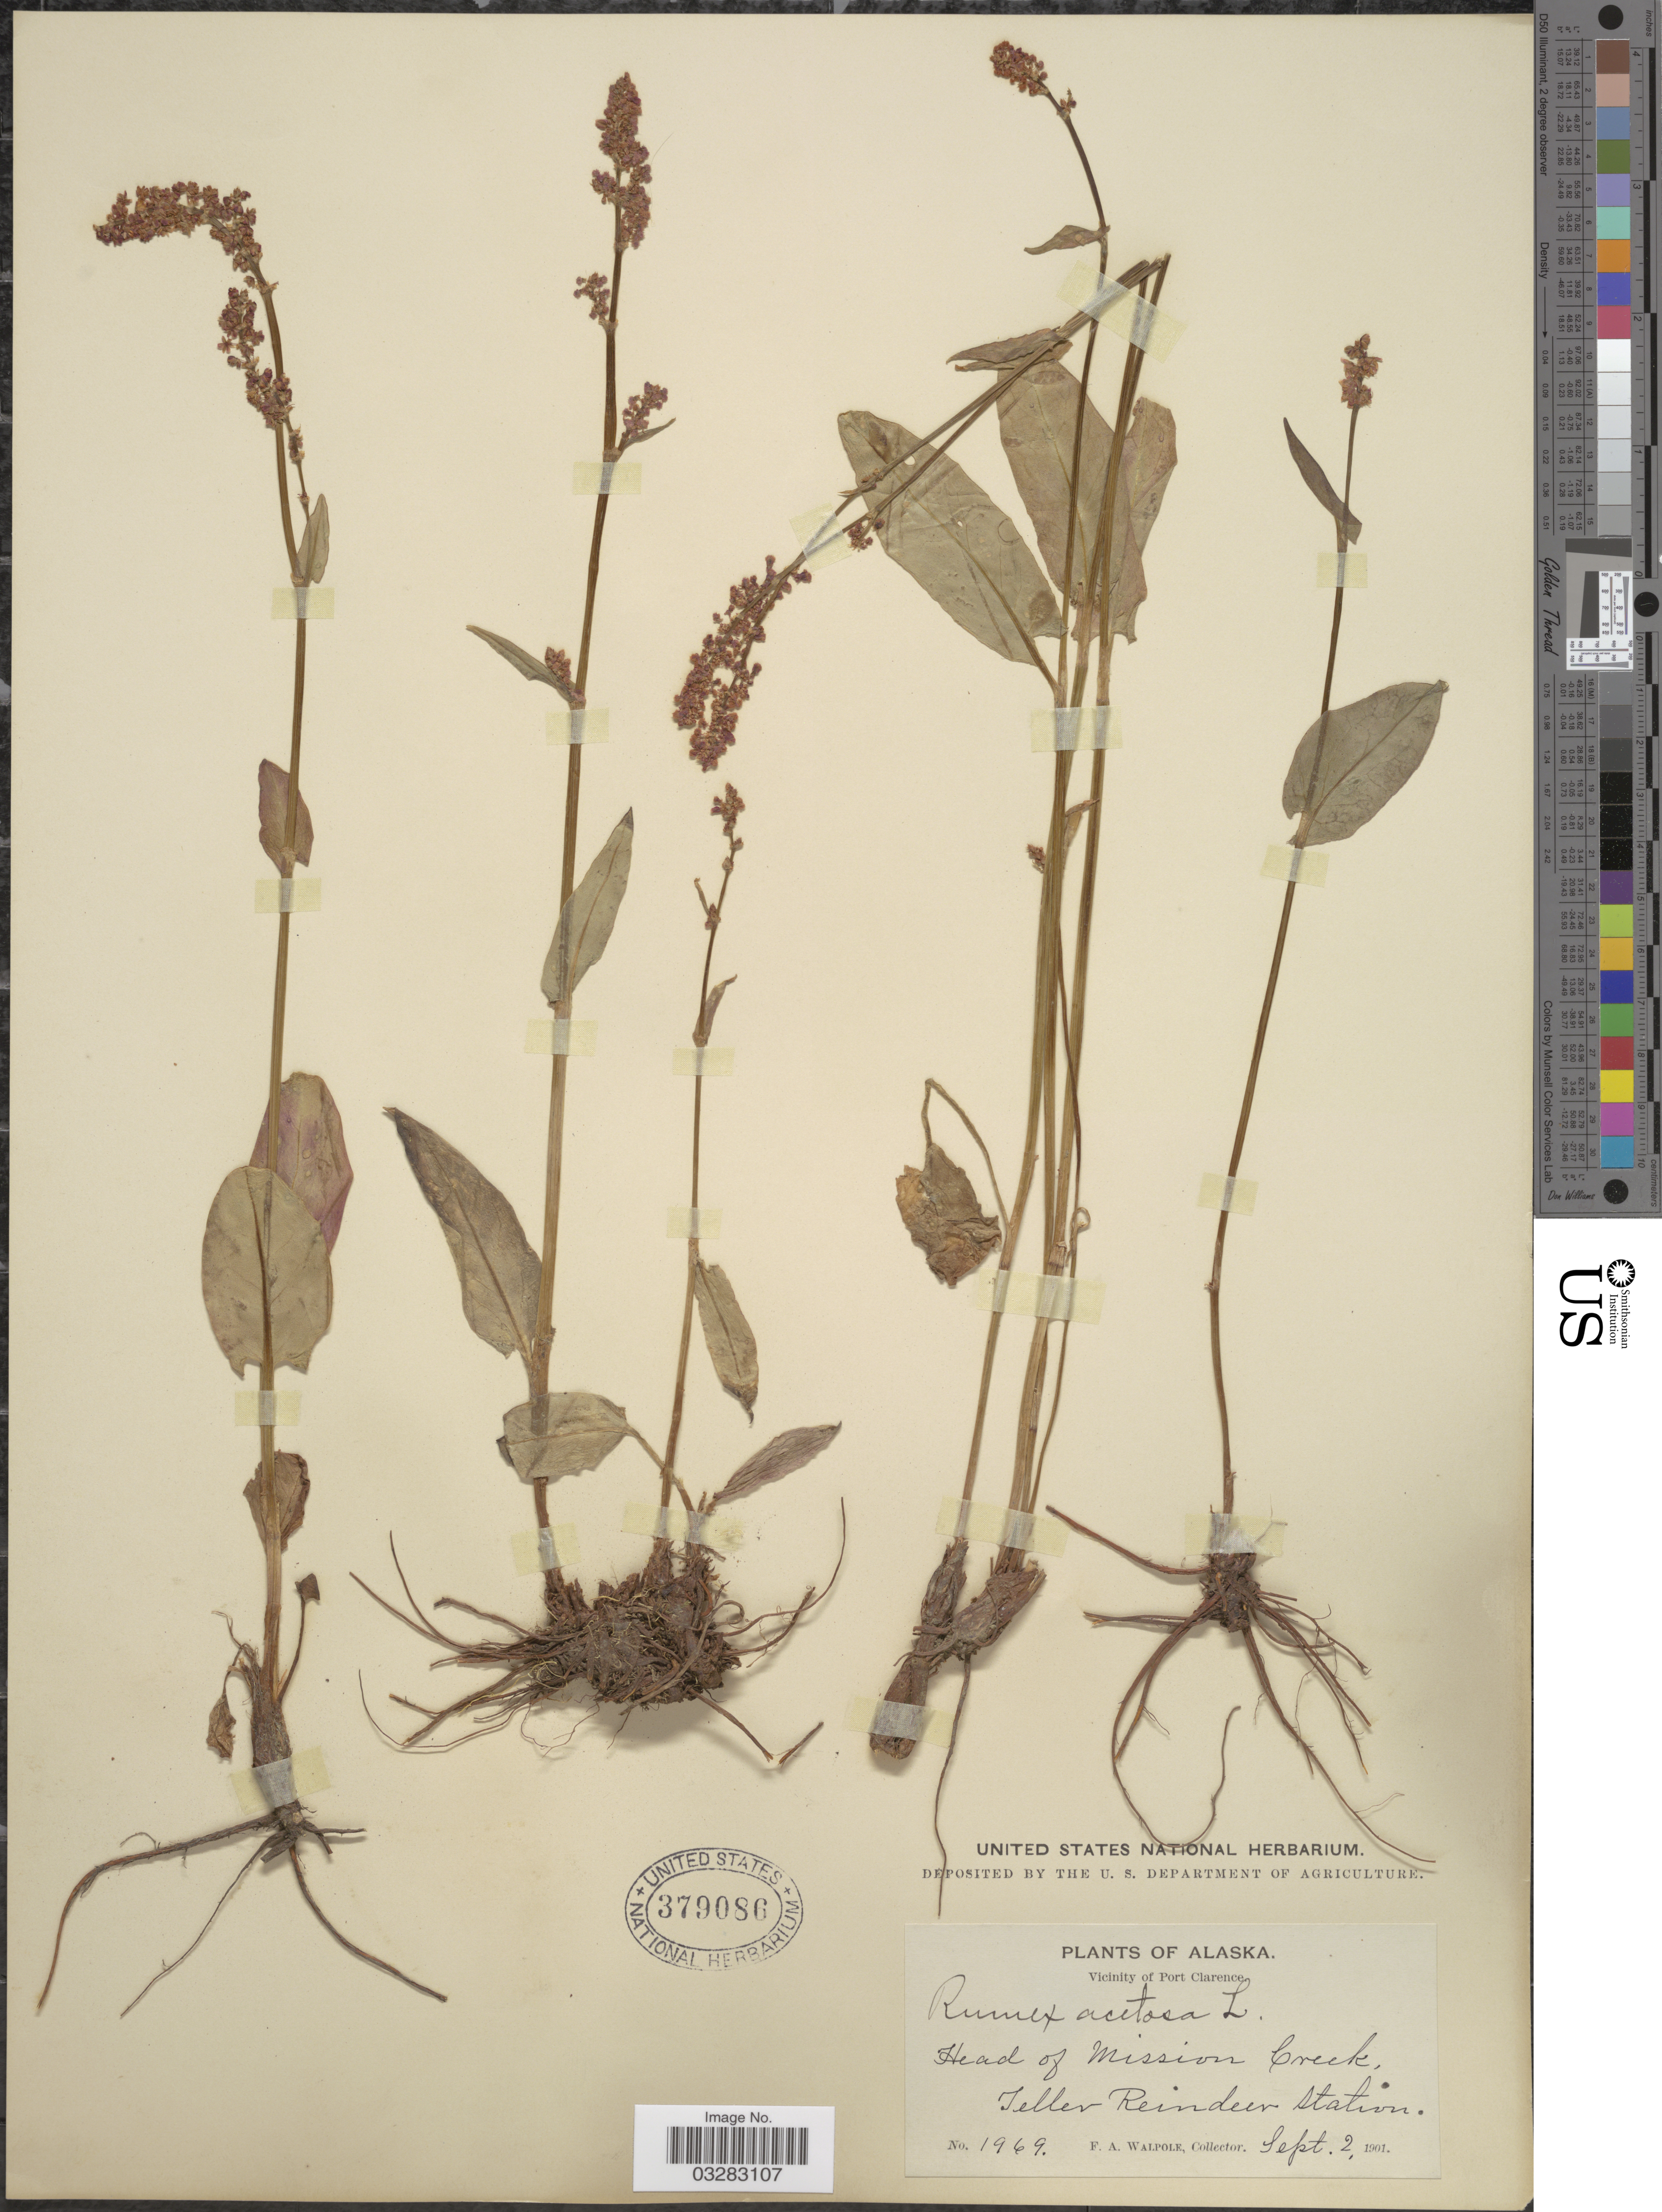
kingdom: Plantae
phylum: Tracheophyta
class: Magnoliopsida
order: Caryophyllales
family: Polygonaceae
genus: Rumex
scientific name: Rumex acetosa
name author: L.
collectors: F. Walpole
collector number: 1969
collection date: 1901-09-02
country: United States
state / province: Alaska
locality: Vicinity of Port Clarence. Head of Mission Creek, Teller Reindeer Station.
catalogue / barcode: US 379086